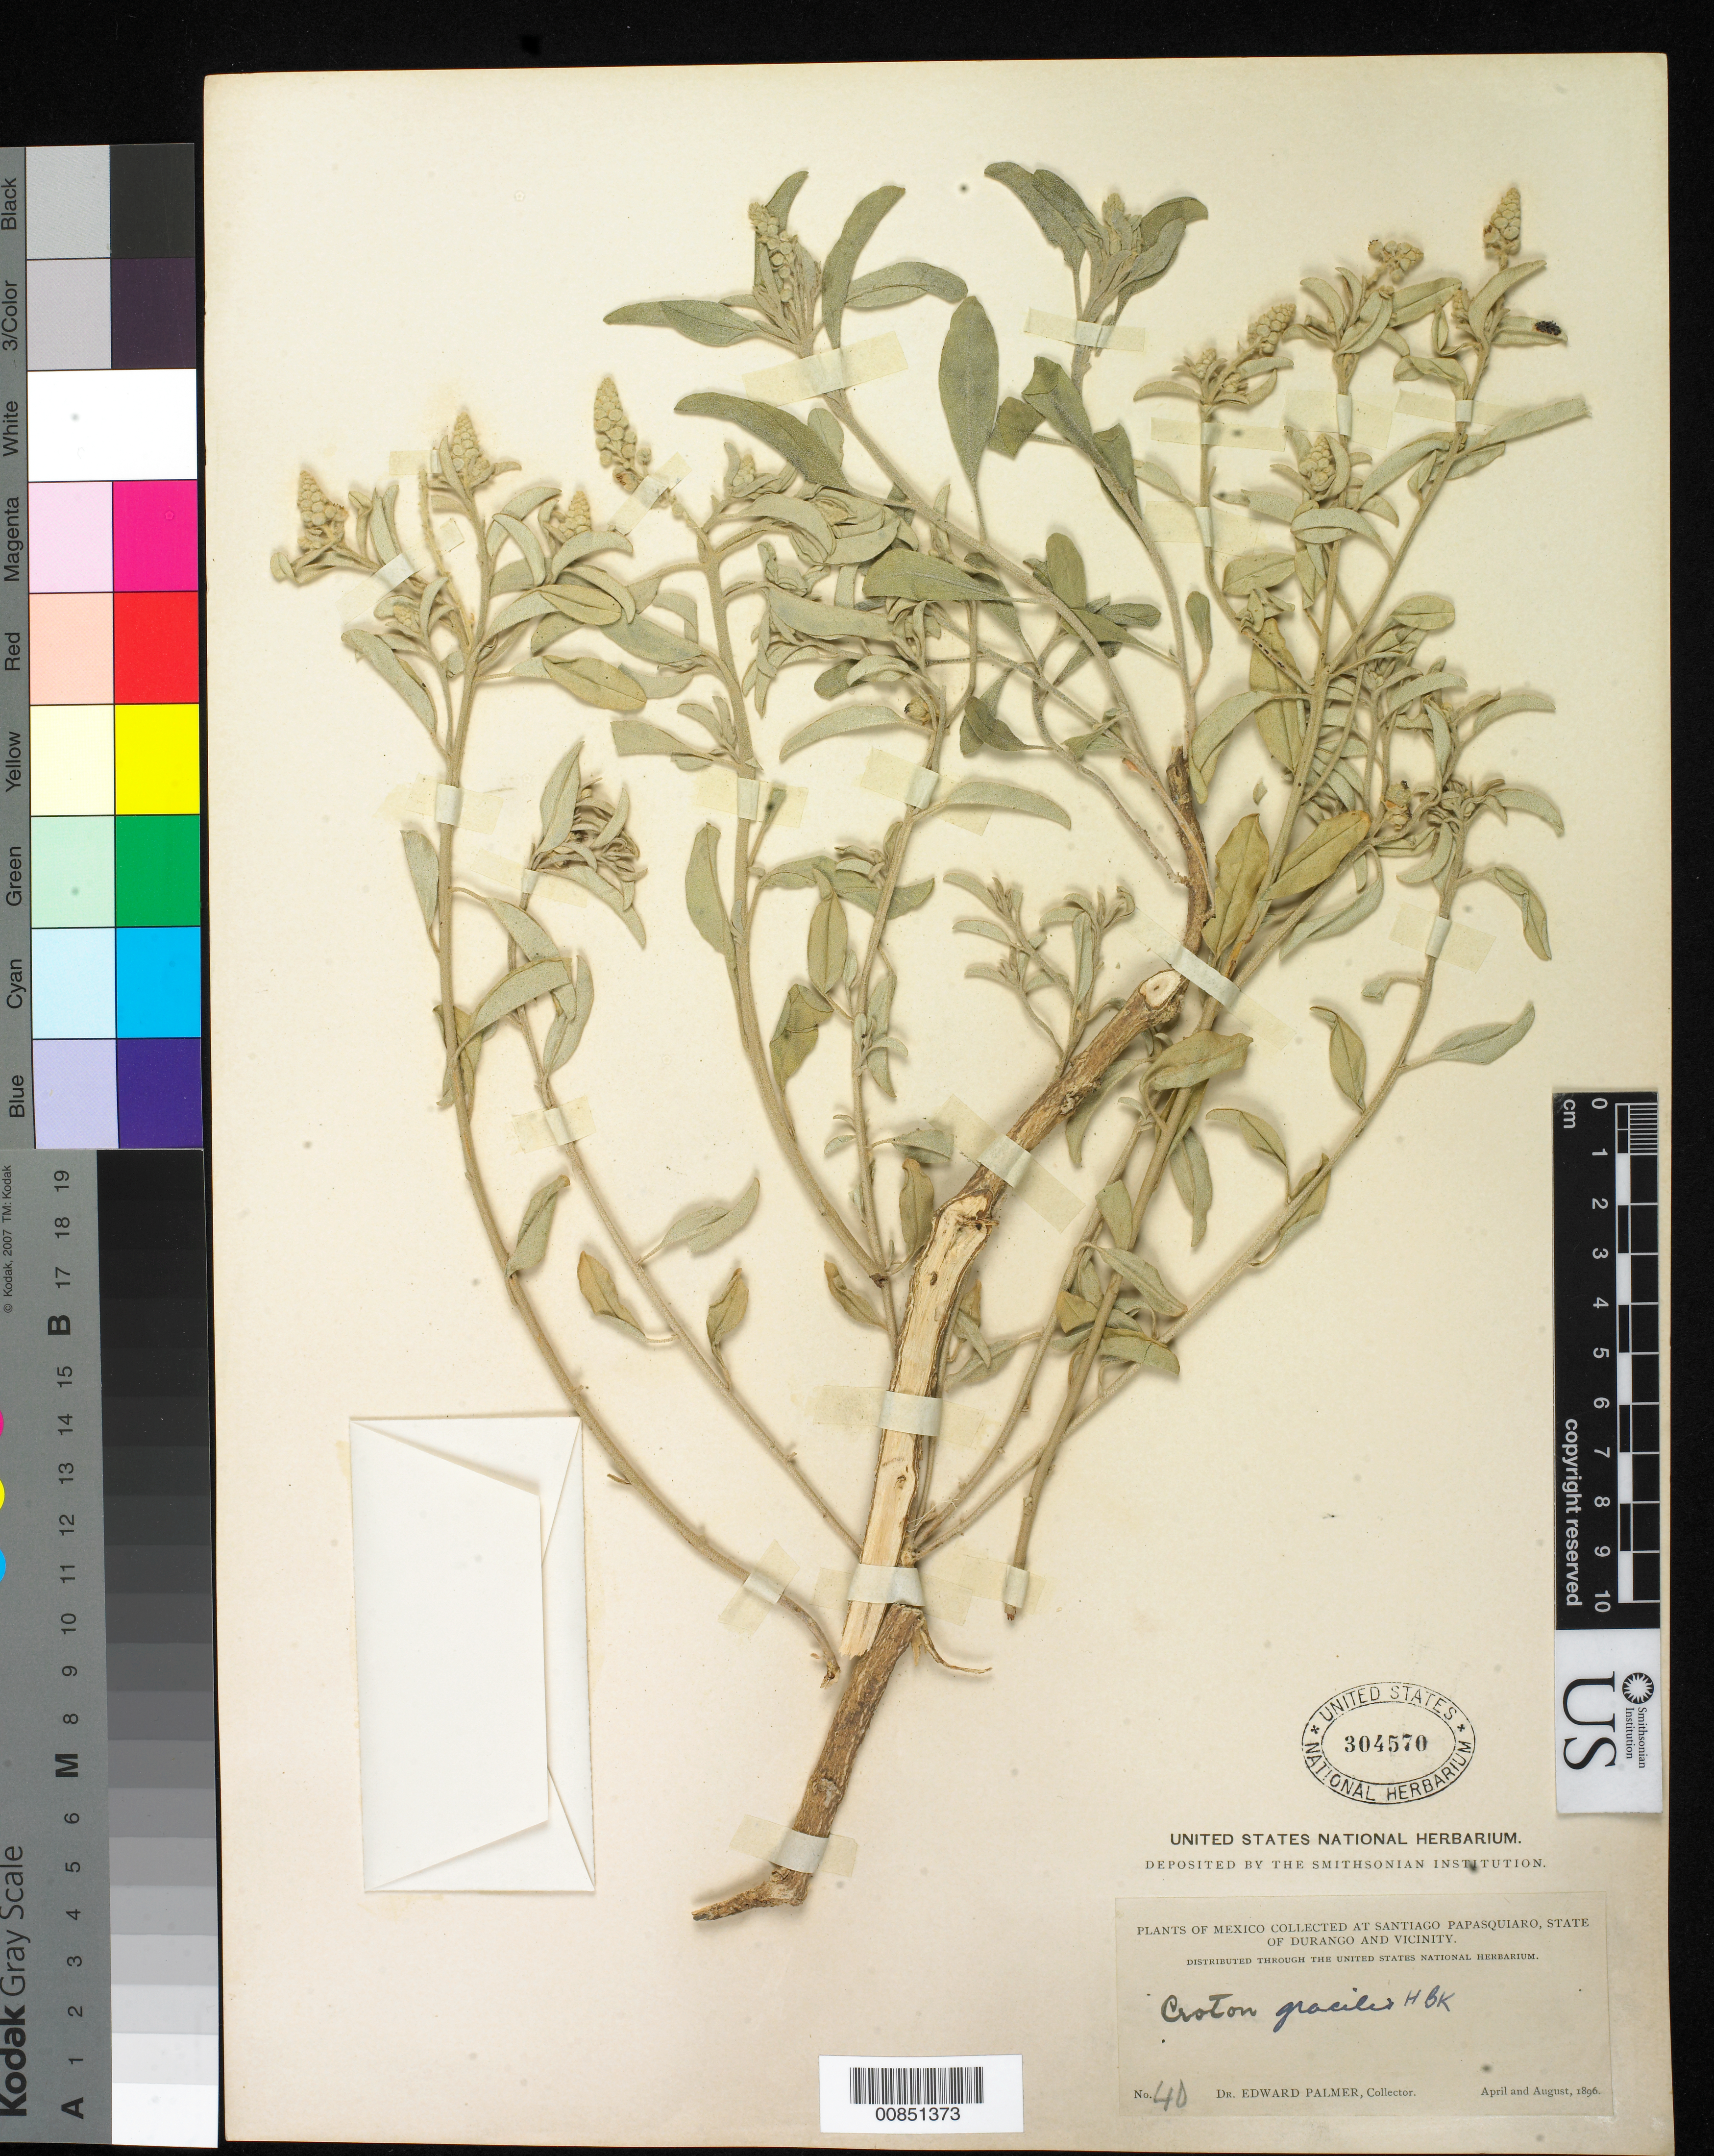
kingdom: Plantae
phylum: Tracheophyta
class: Magnoliopsida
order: Malpighiales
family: Euphorbiaceae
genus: Croton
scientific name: Croton gracilis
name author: Kunth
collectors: E. Palmer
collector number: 40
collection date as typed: Apr 1896 to -- Aug 1896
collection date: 1896-04/1896-08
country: Mexico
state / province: Durango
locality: Santiago Papasquiaro, Durango and vicinity.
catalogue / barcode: US 304570